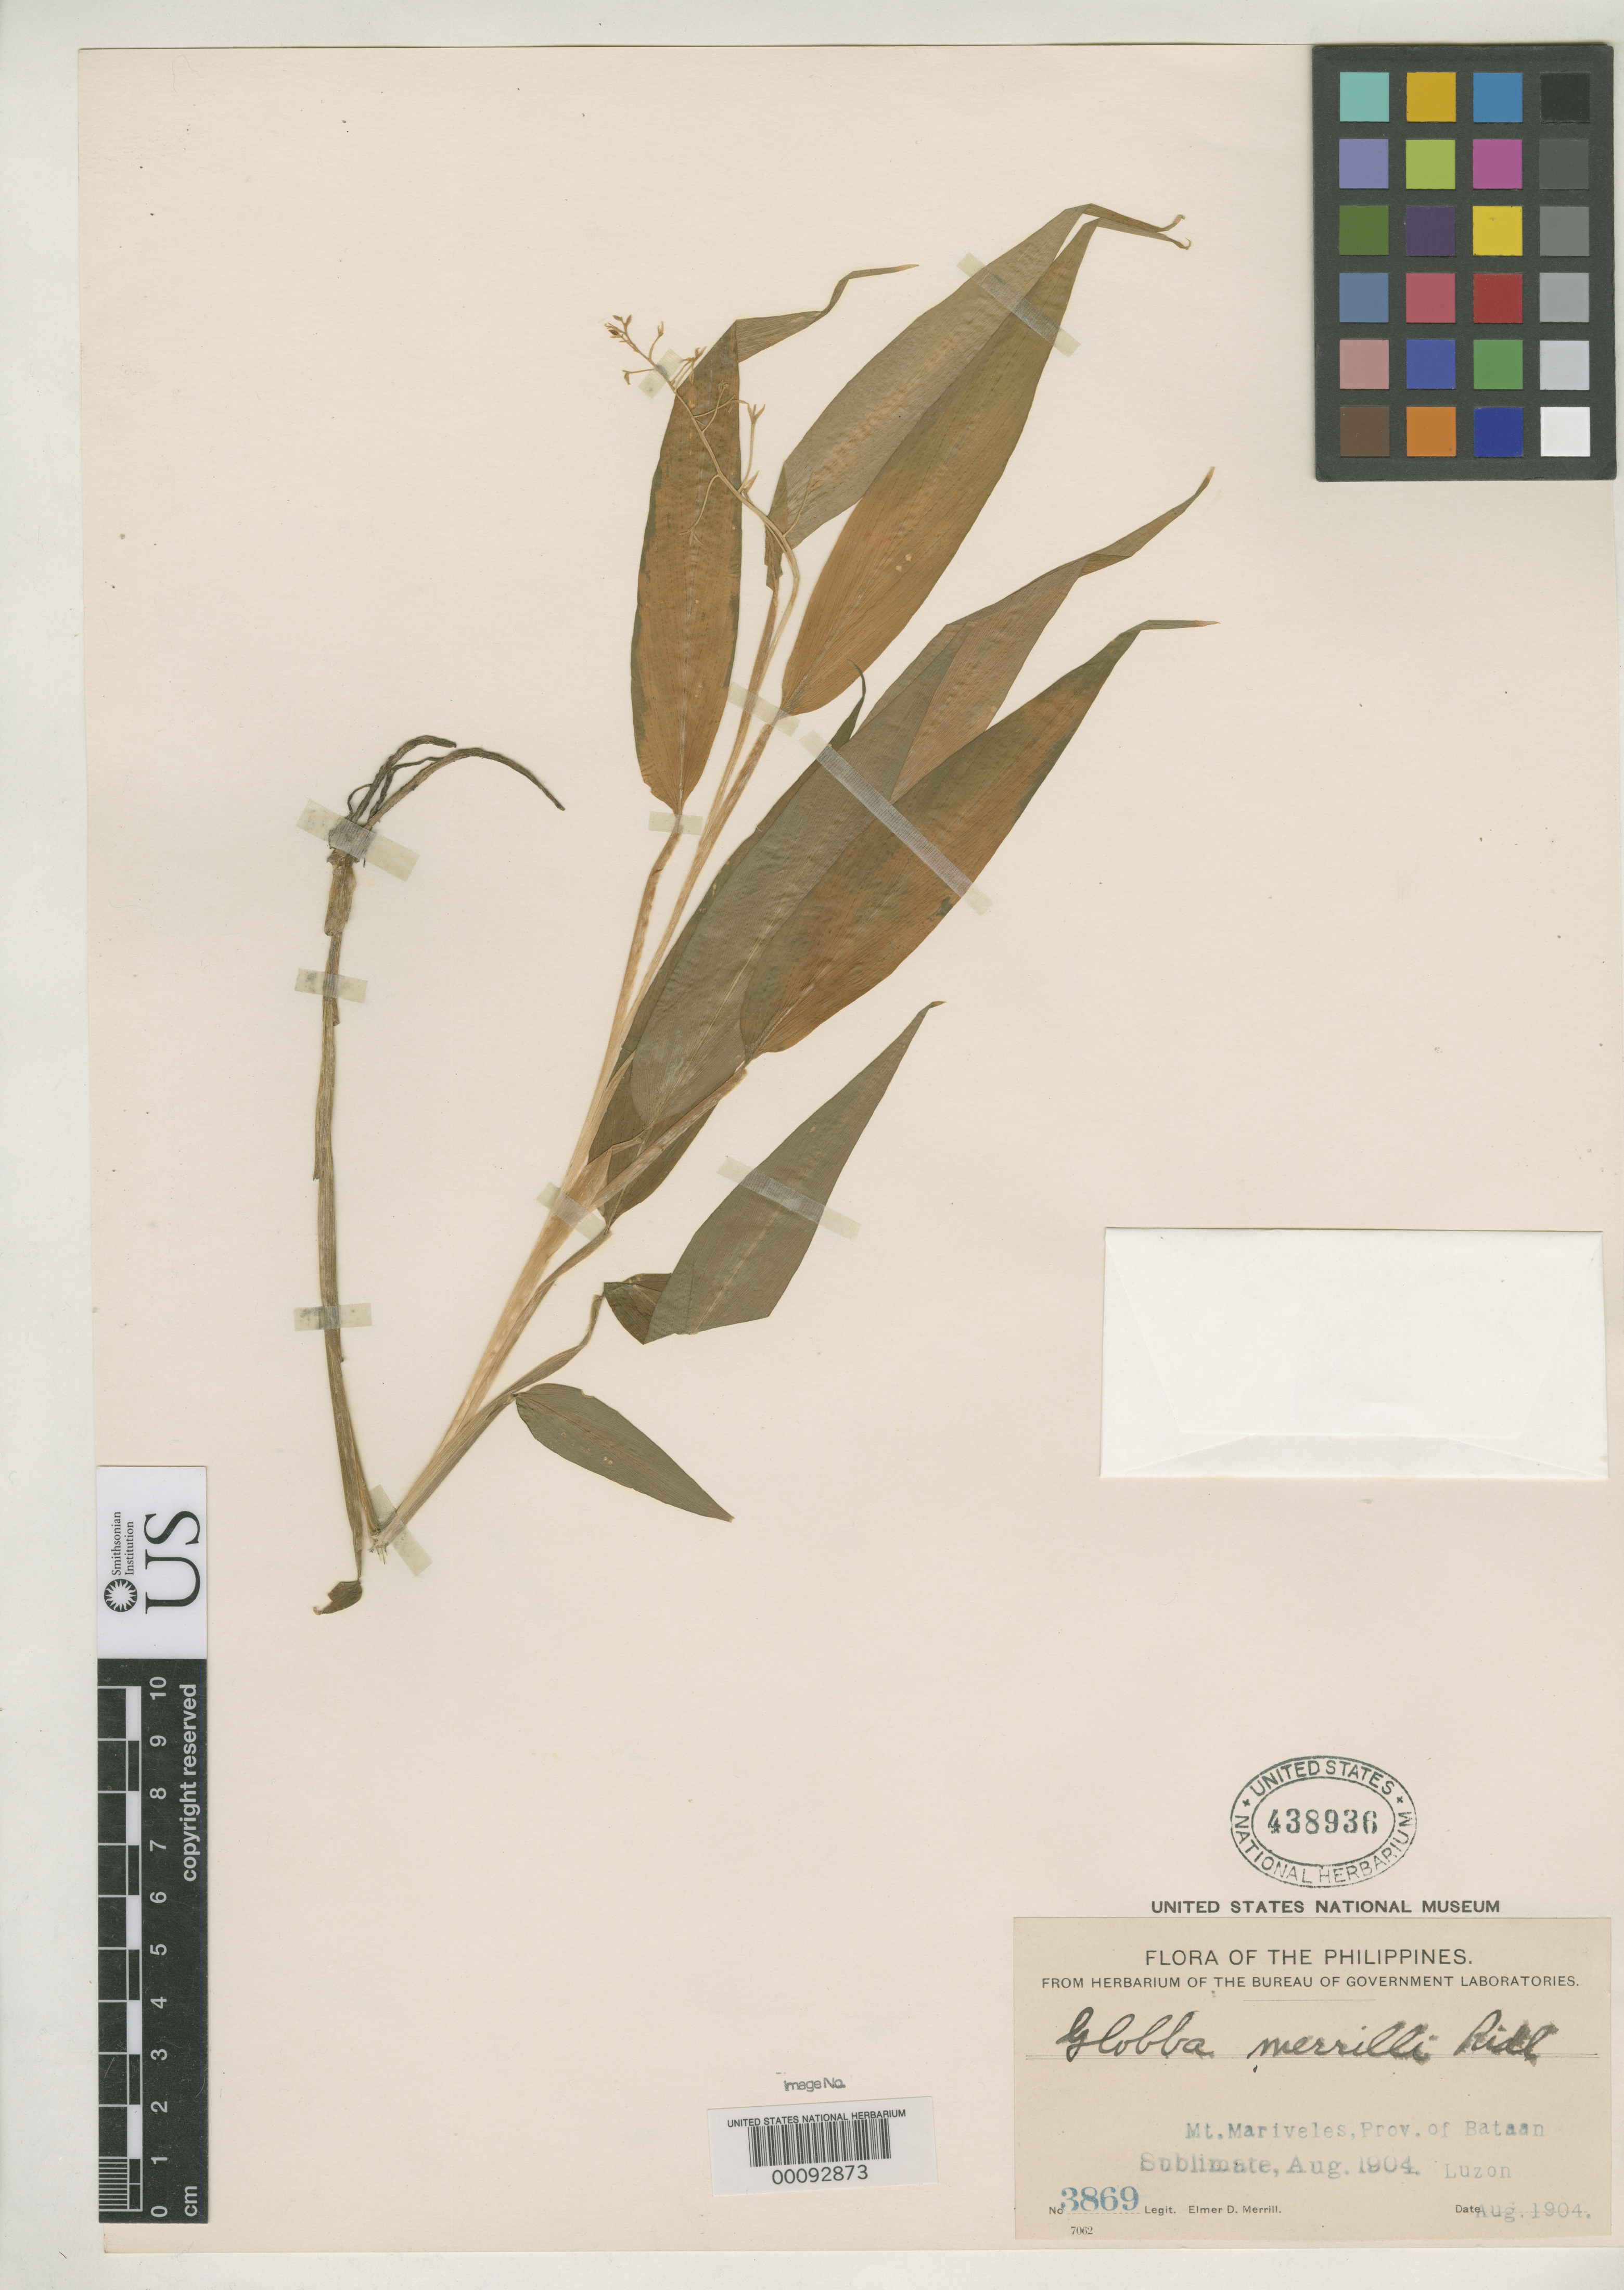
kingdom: Plantae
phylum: Tracheophyta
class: Liliopsida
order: Zingiberales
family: Zingiberaceae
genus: Globba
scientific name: Globba merrillii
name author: Ridl.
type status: Isosyntype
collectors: E. D. Merrill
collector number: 3869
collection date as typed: Aug 1904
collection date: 1904-08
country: Philippines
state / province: Central Luzon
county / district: Bataan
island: Luzon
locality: Mt. Mariveles.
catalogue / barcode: US 438936